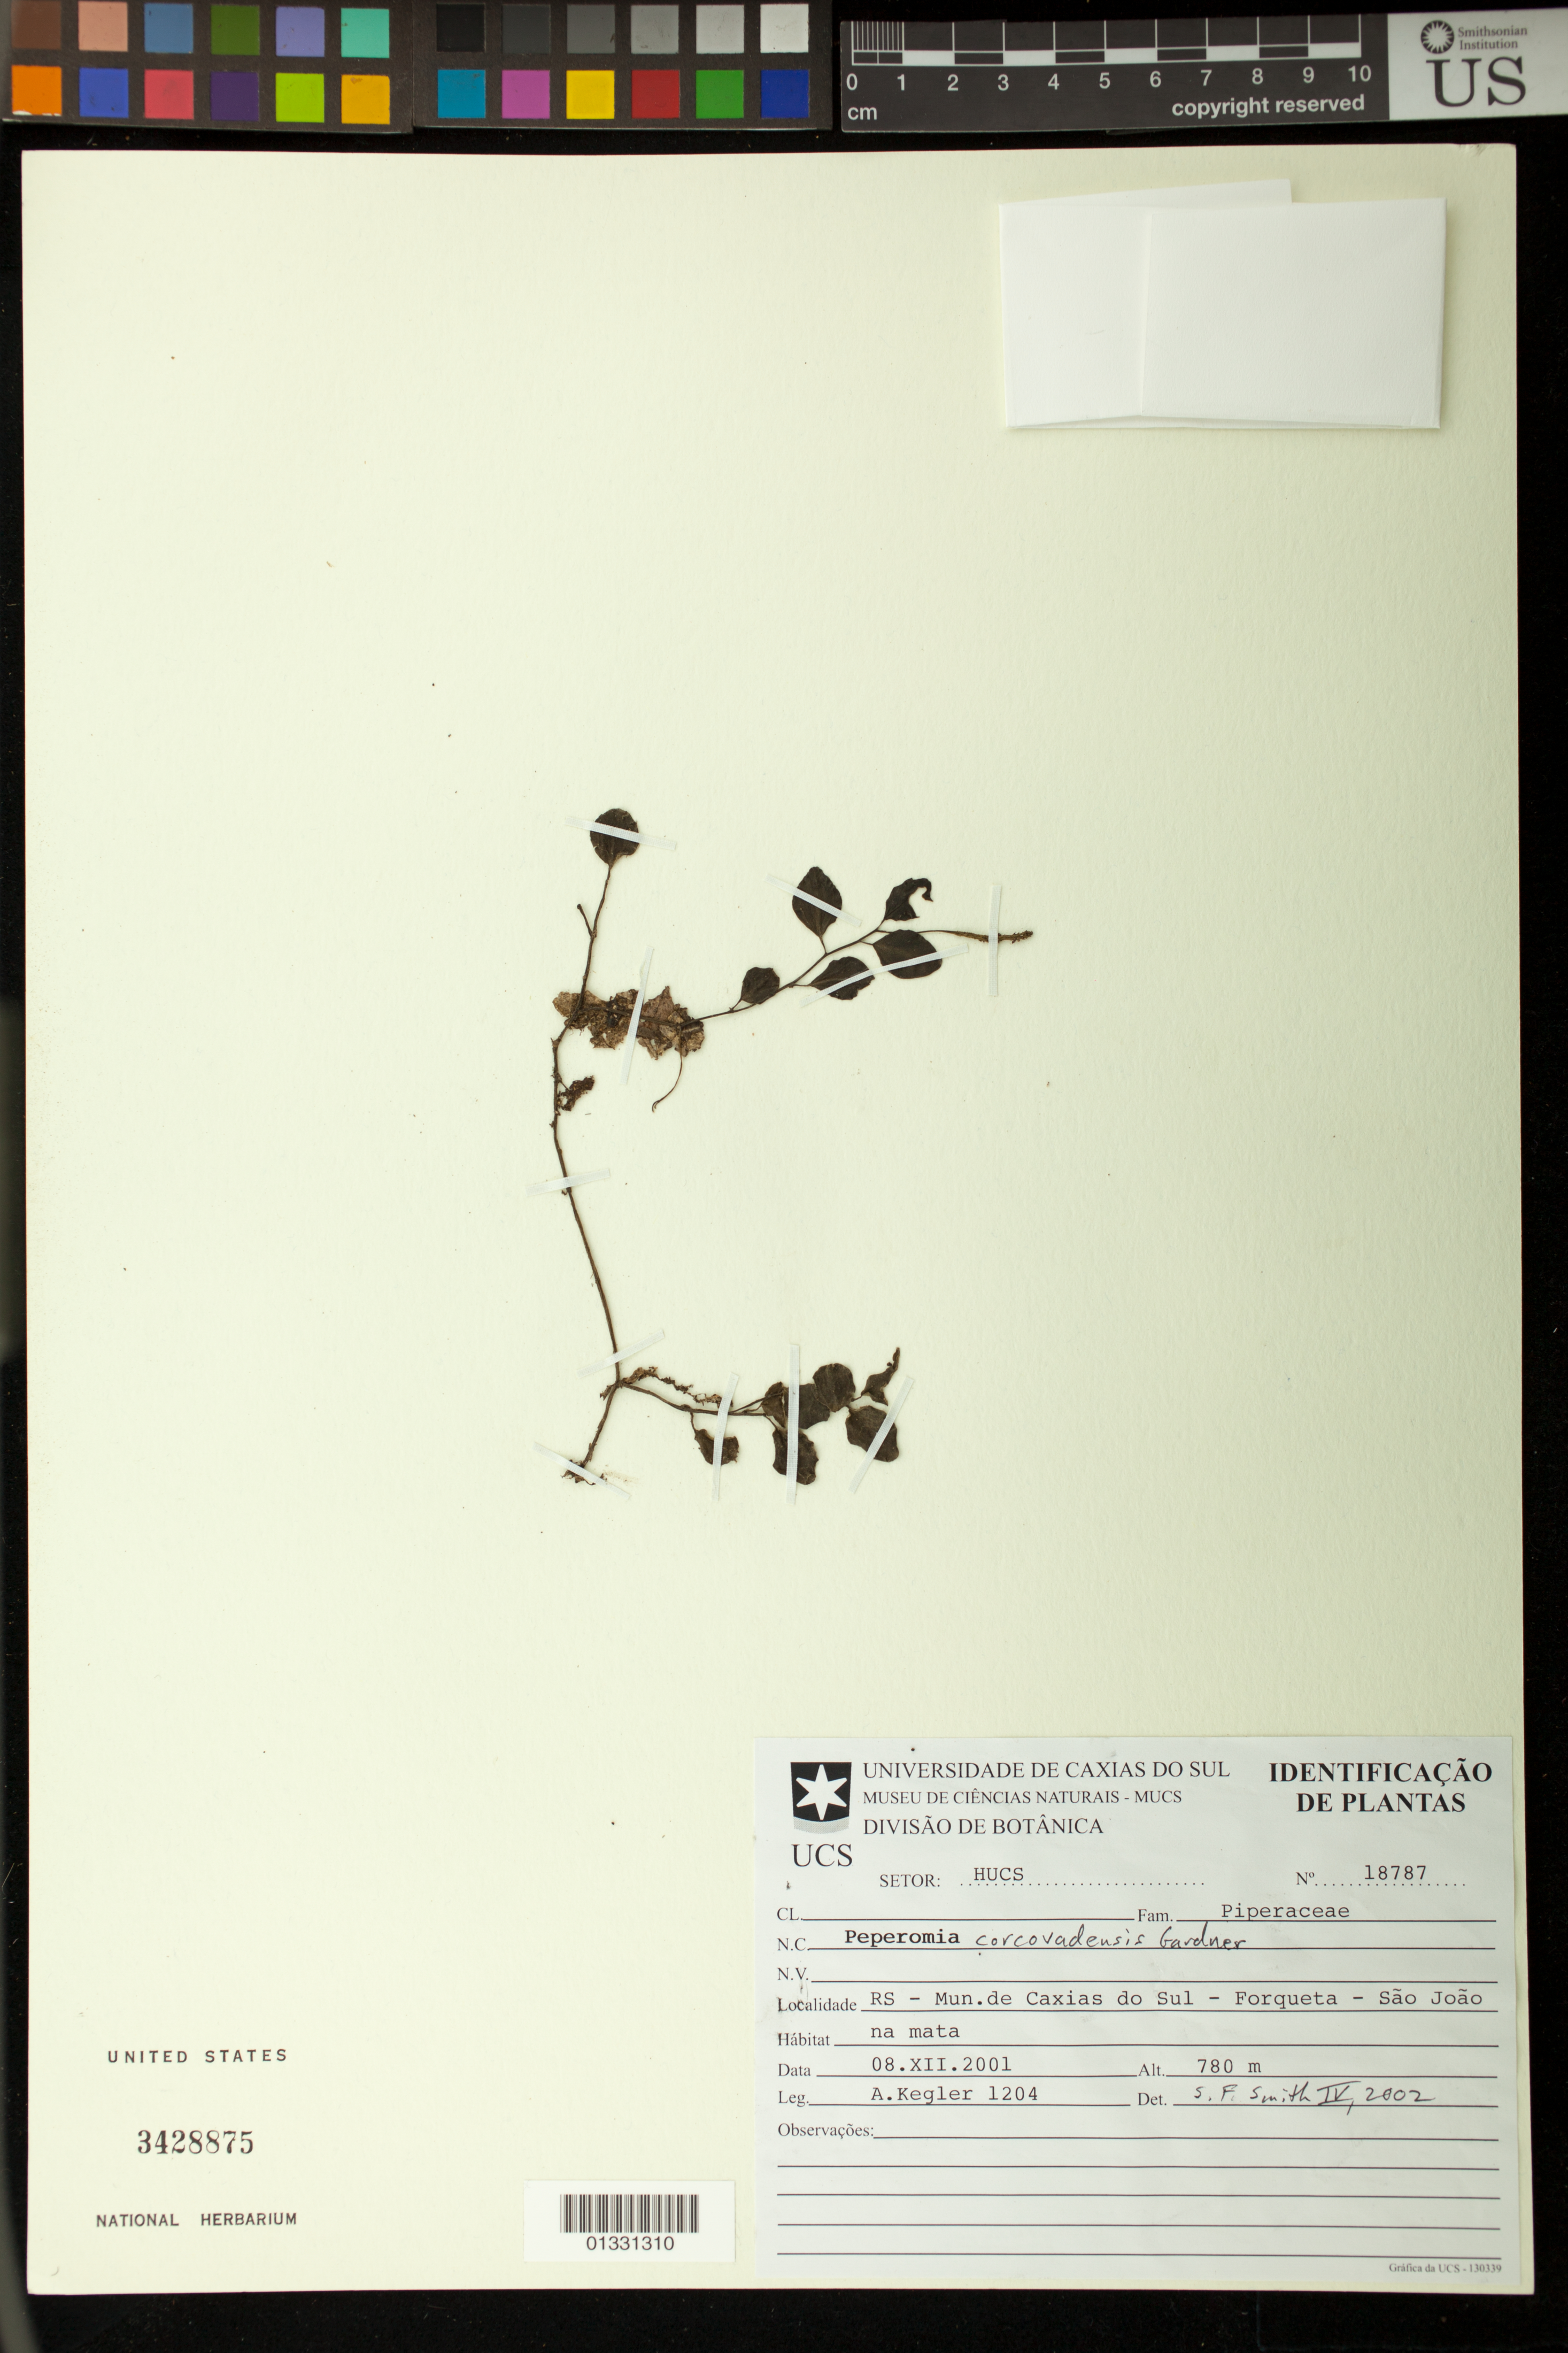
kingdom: Plantae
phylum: Tracheophyta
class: Magnoliopsida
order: Piperales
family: Piperaceae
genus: Peperomia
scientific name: Peperomia corcovadensis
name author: Gardner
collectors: A. Kegler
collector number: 1204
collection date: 2001-12-08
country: Brazil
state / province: Rio Grande do Sul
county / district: Caxias do Sul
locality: Forqueta - São João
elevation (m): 780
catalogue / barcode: US 3428875